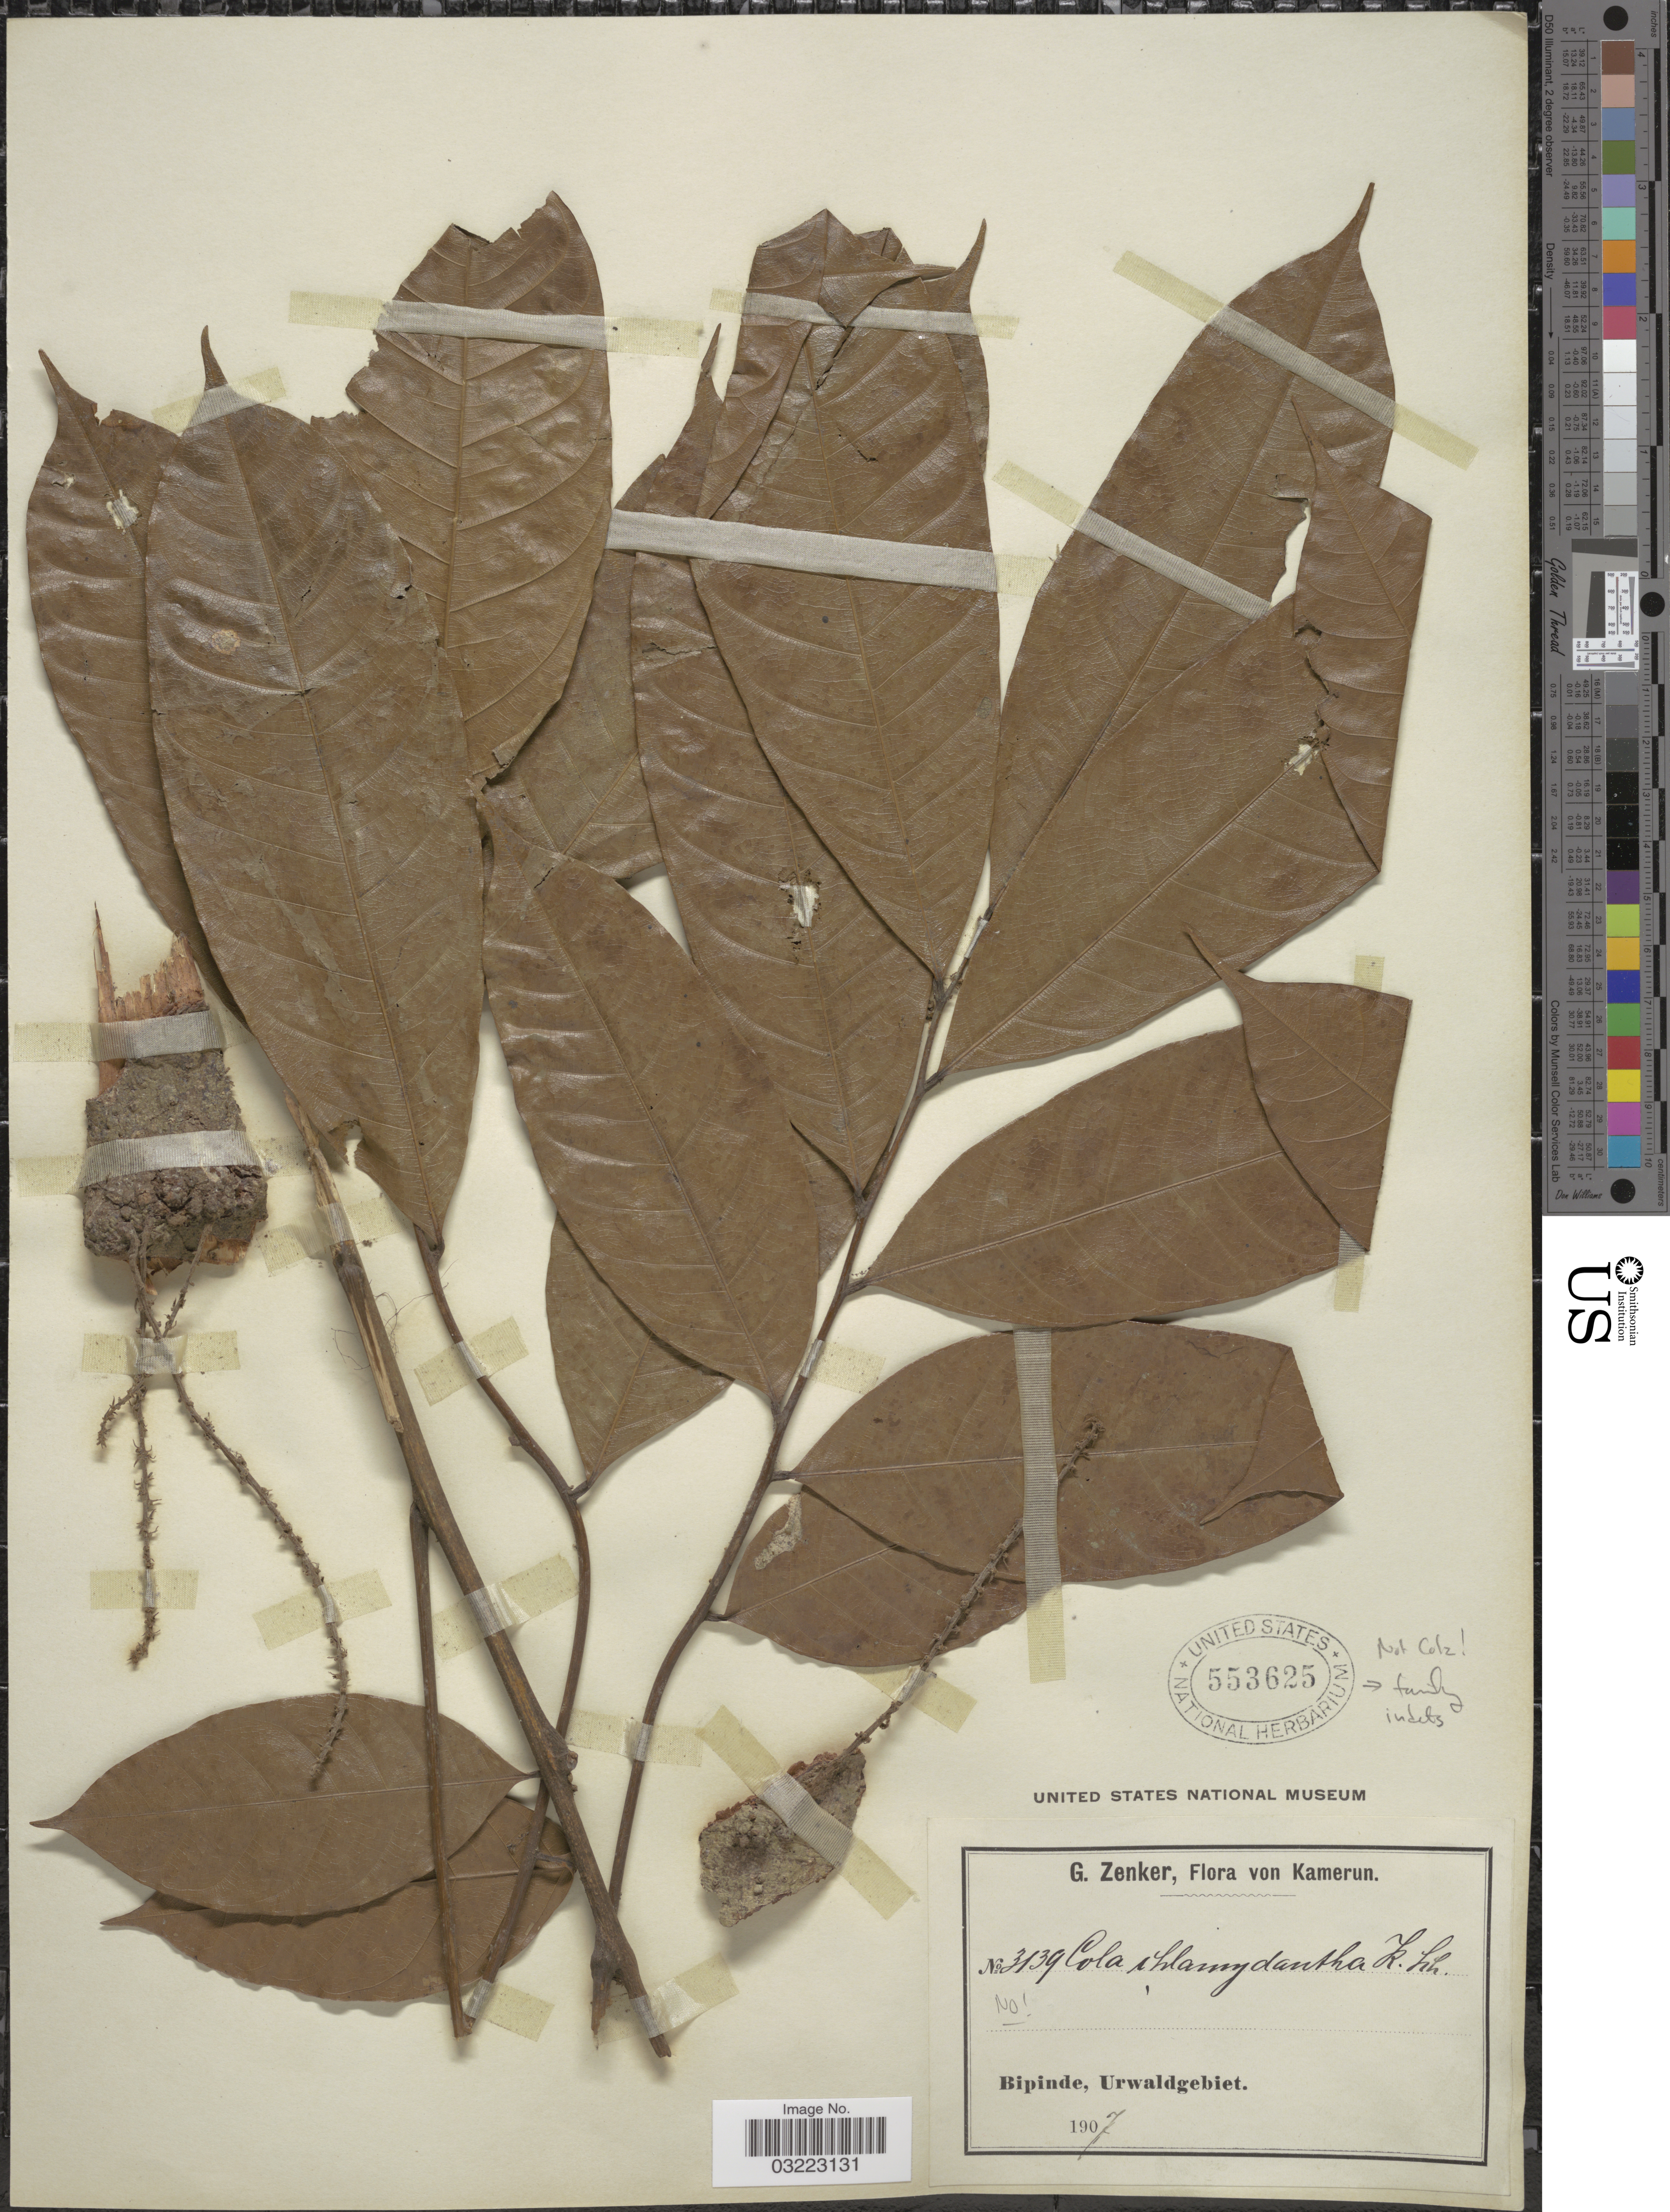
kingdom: Plantae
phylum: Tracheophyta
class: Magnoliopsida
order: Sapindales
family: Sapindaceae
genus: Placodiscus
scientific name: Placodiscus angustifolius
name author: Radlk. ex Engl.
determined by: Strong, Mark T., (BOT), Smithsonian Institution - National Museum of Natural History (UNITED STATES)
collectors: G. A. Zenker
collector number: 3139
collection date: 1907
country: Cameroon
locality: Bipinde, Urwaldgebiet.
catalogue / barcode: US 553625